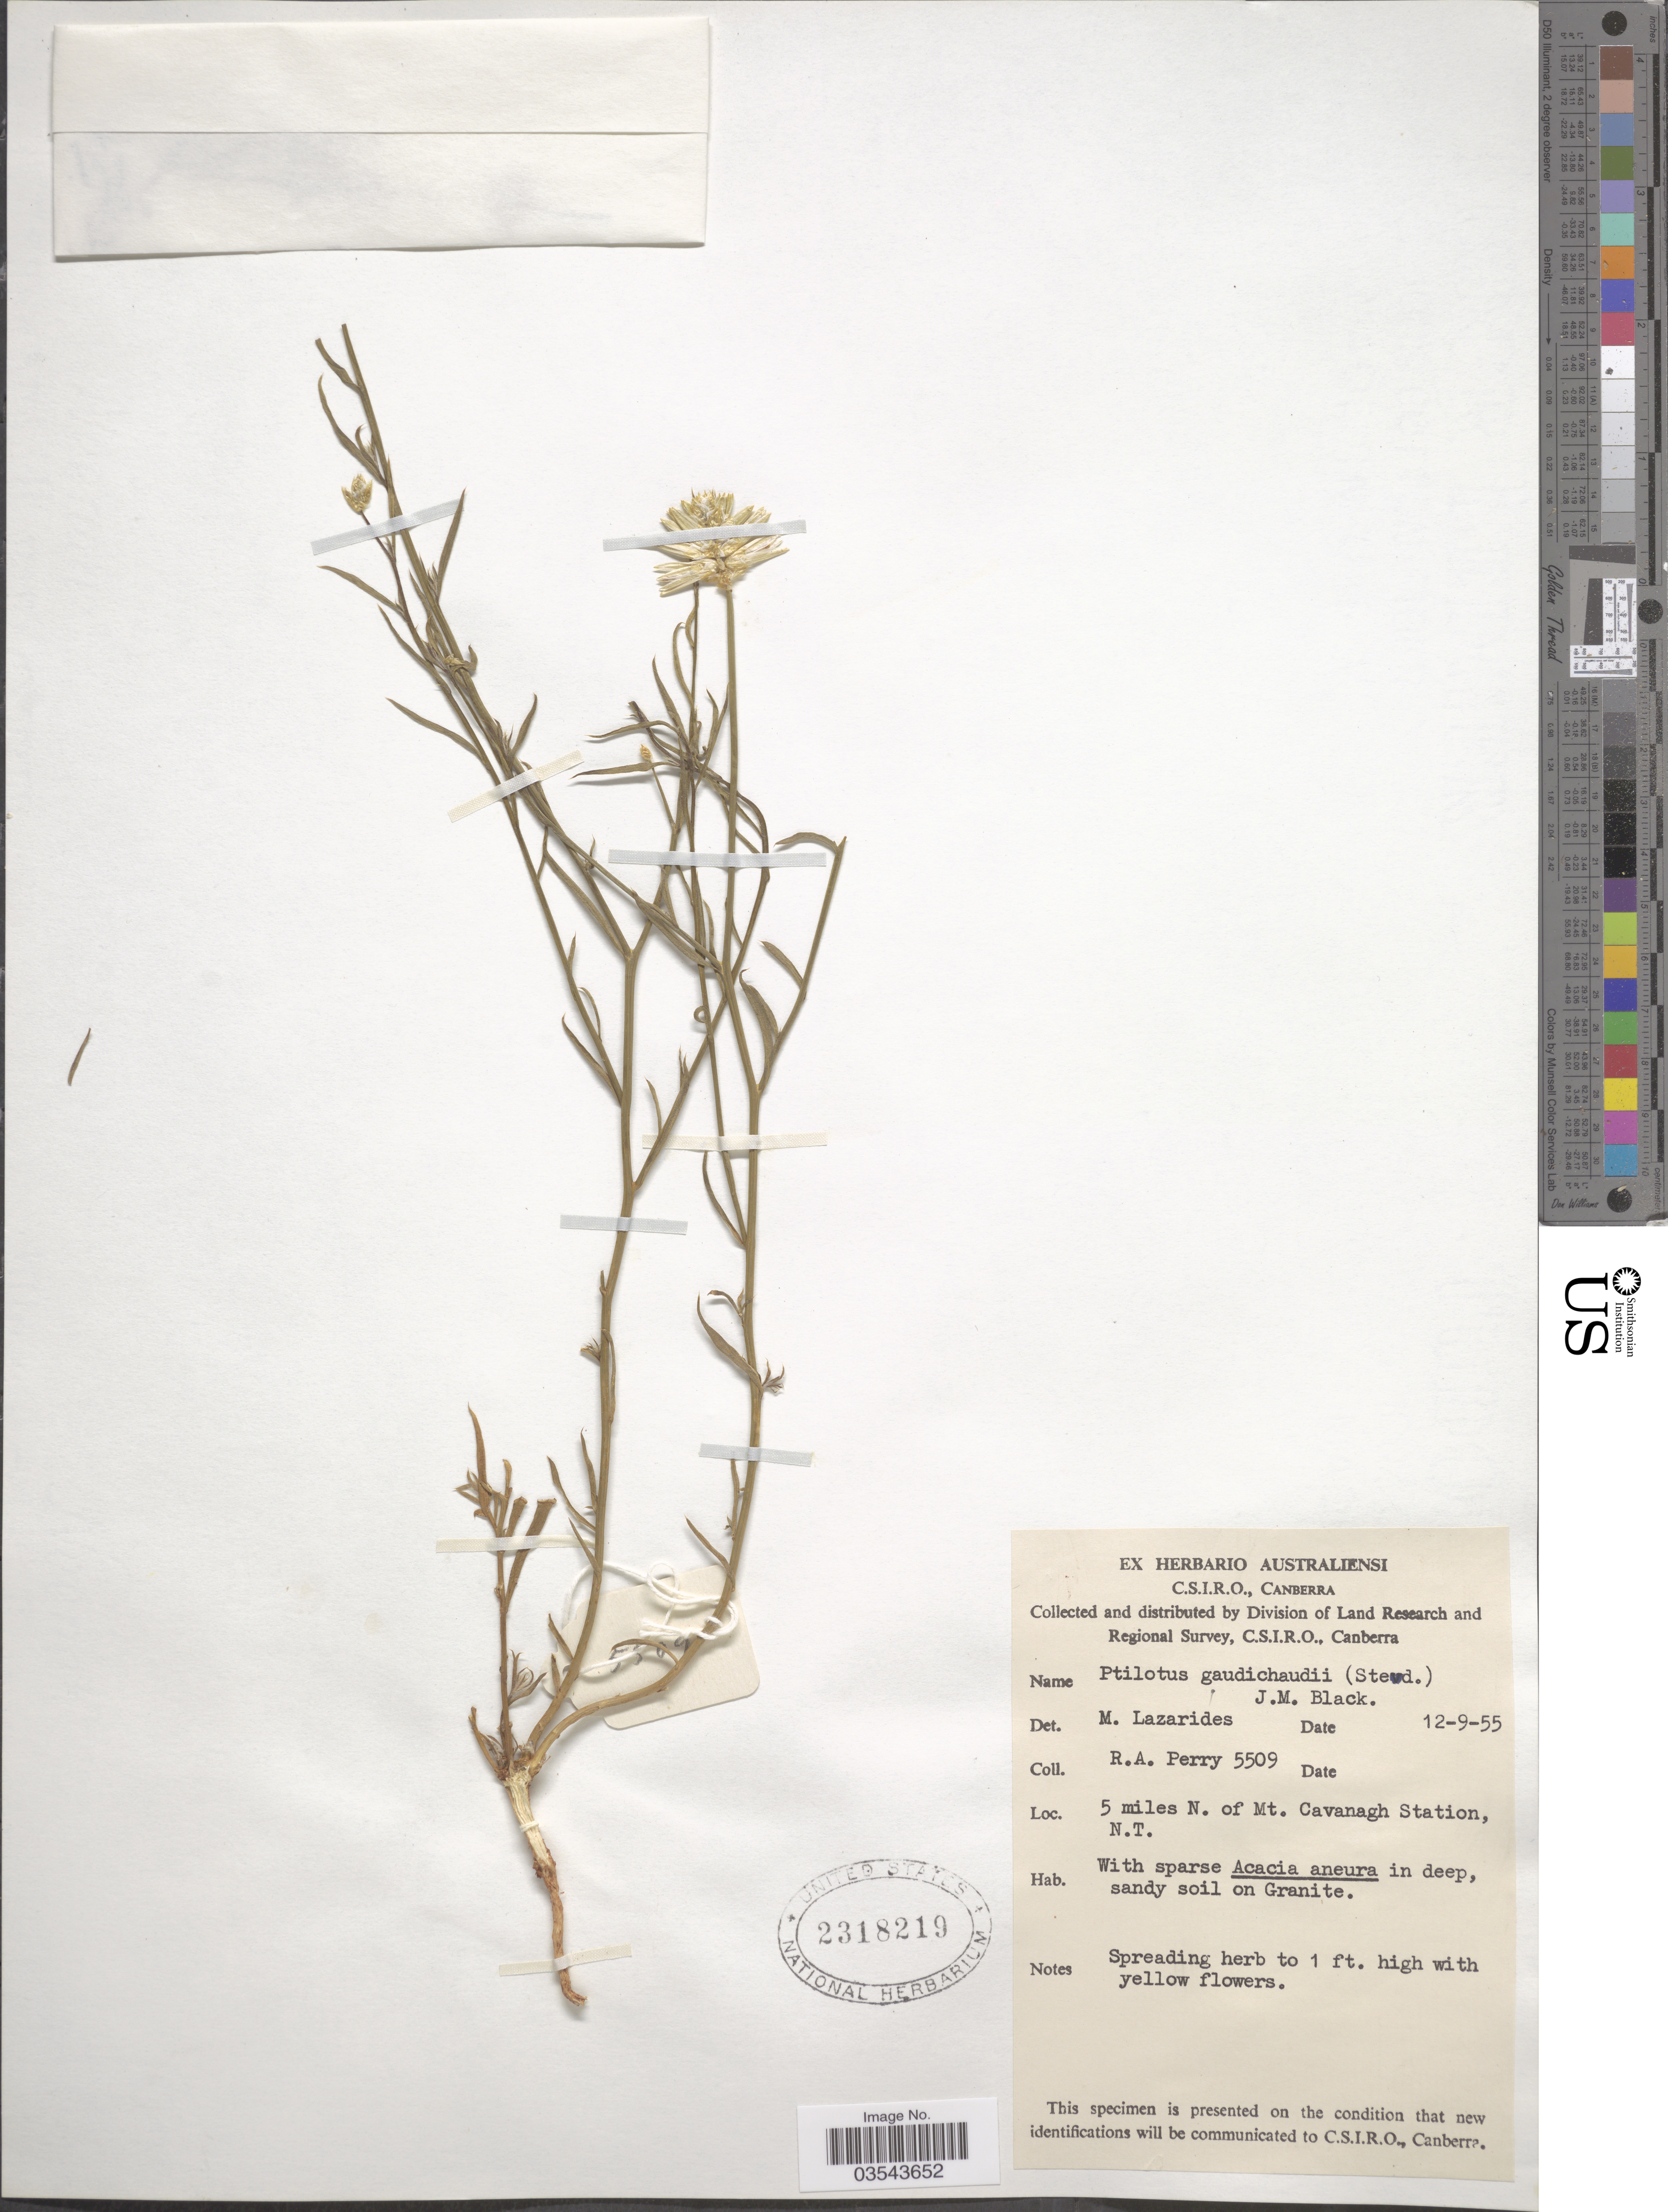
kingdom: Plantae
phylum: Tracheophyta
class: Magnoliopsida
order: Caryophyllales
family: Amaranthaceae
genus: Ptilotus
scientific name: Ptilotus gaudichaudii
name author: J.M. Black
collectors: Perry, R. A.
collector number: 5509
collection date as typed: Transcribed d/m/y: 12/9/55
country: Australia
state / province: Northern Territory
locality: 5 miles N. of Mt. Cavanagh Station, N.T.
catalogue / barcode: US 2318219